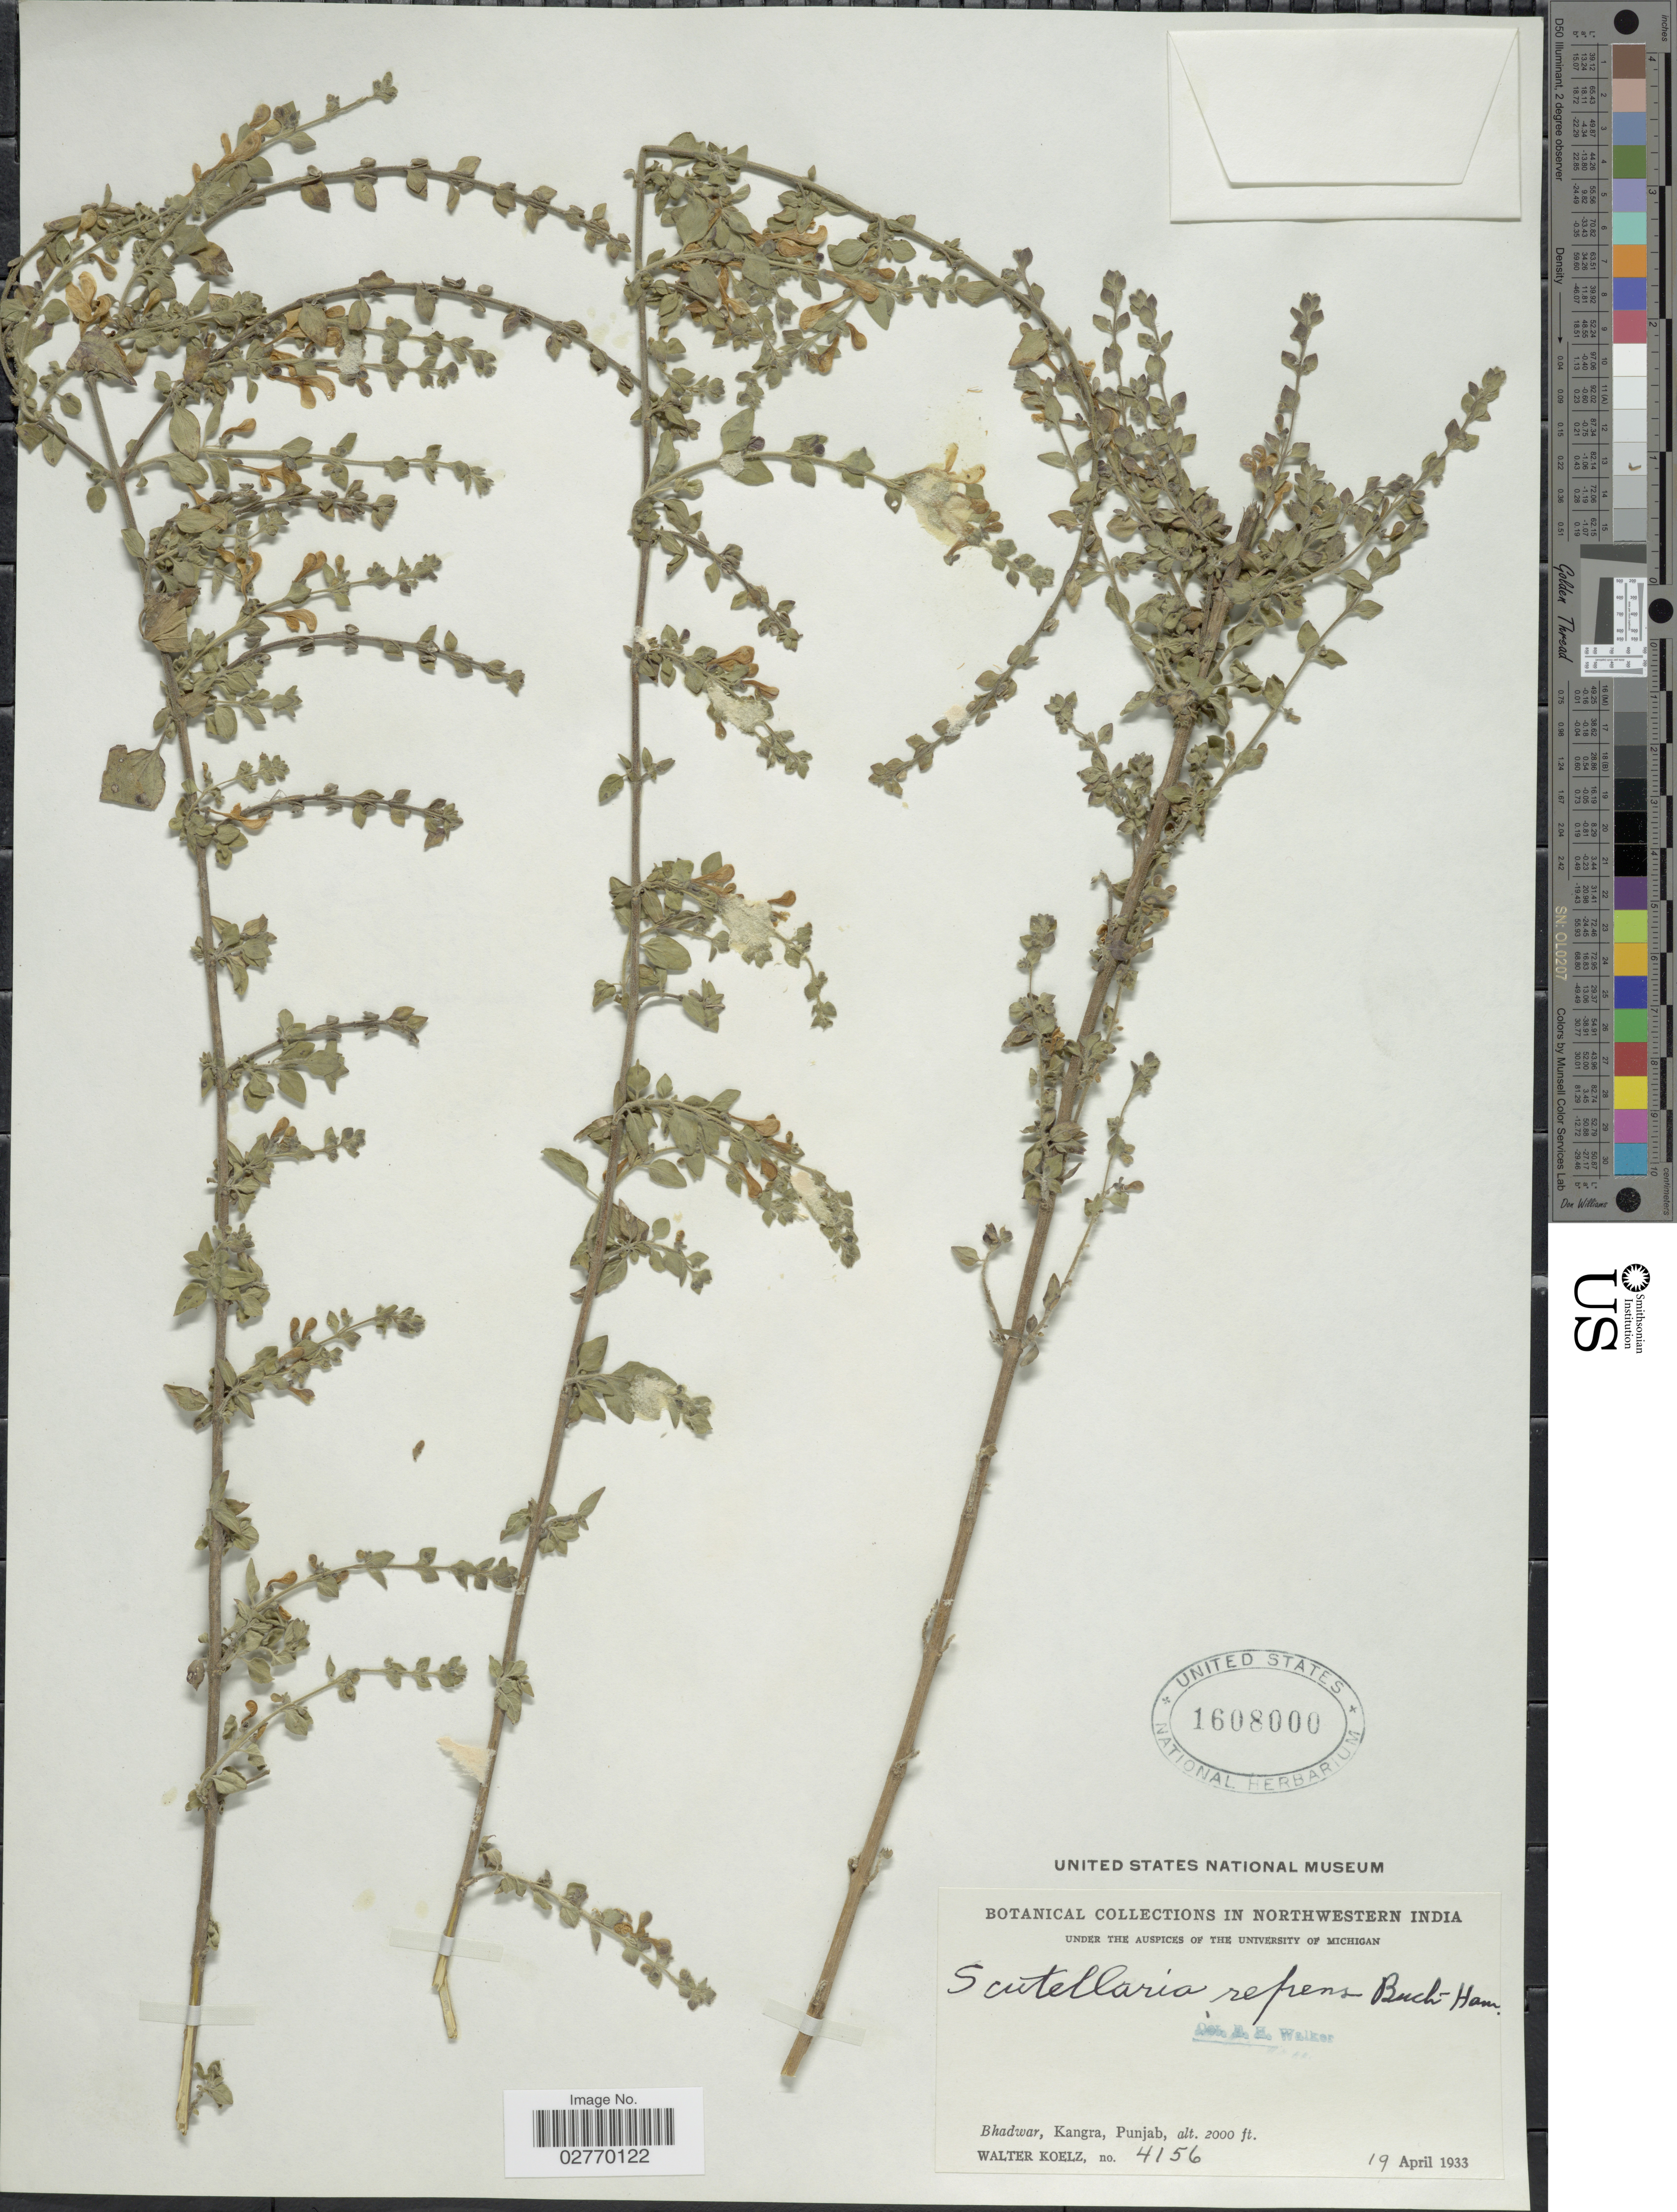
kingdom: Plantae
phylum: Tracheophyta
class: Magnoliopsida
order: Lamiales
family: Lamiaceae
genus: Scutellaria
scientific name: Scutellaria repens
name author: Buch.-Ham. ex D. Don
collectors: W. N. Koelz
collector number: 4156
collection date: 1933-04-19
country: India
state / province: Punjab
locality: Northwestern India. Bhadwar, Kangra.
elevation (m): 610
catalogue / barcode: US 1608000